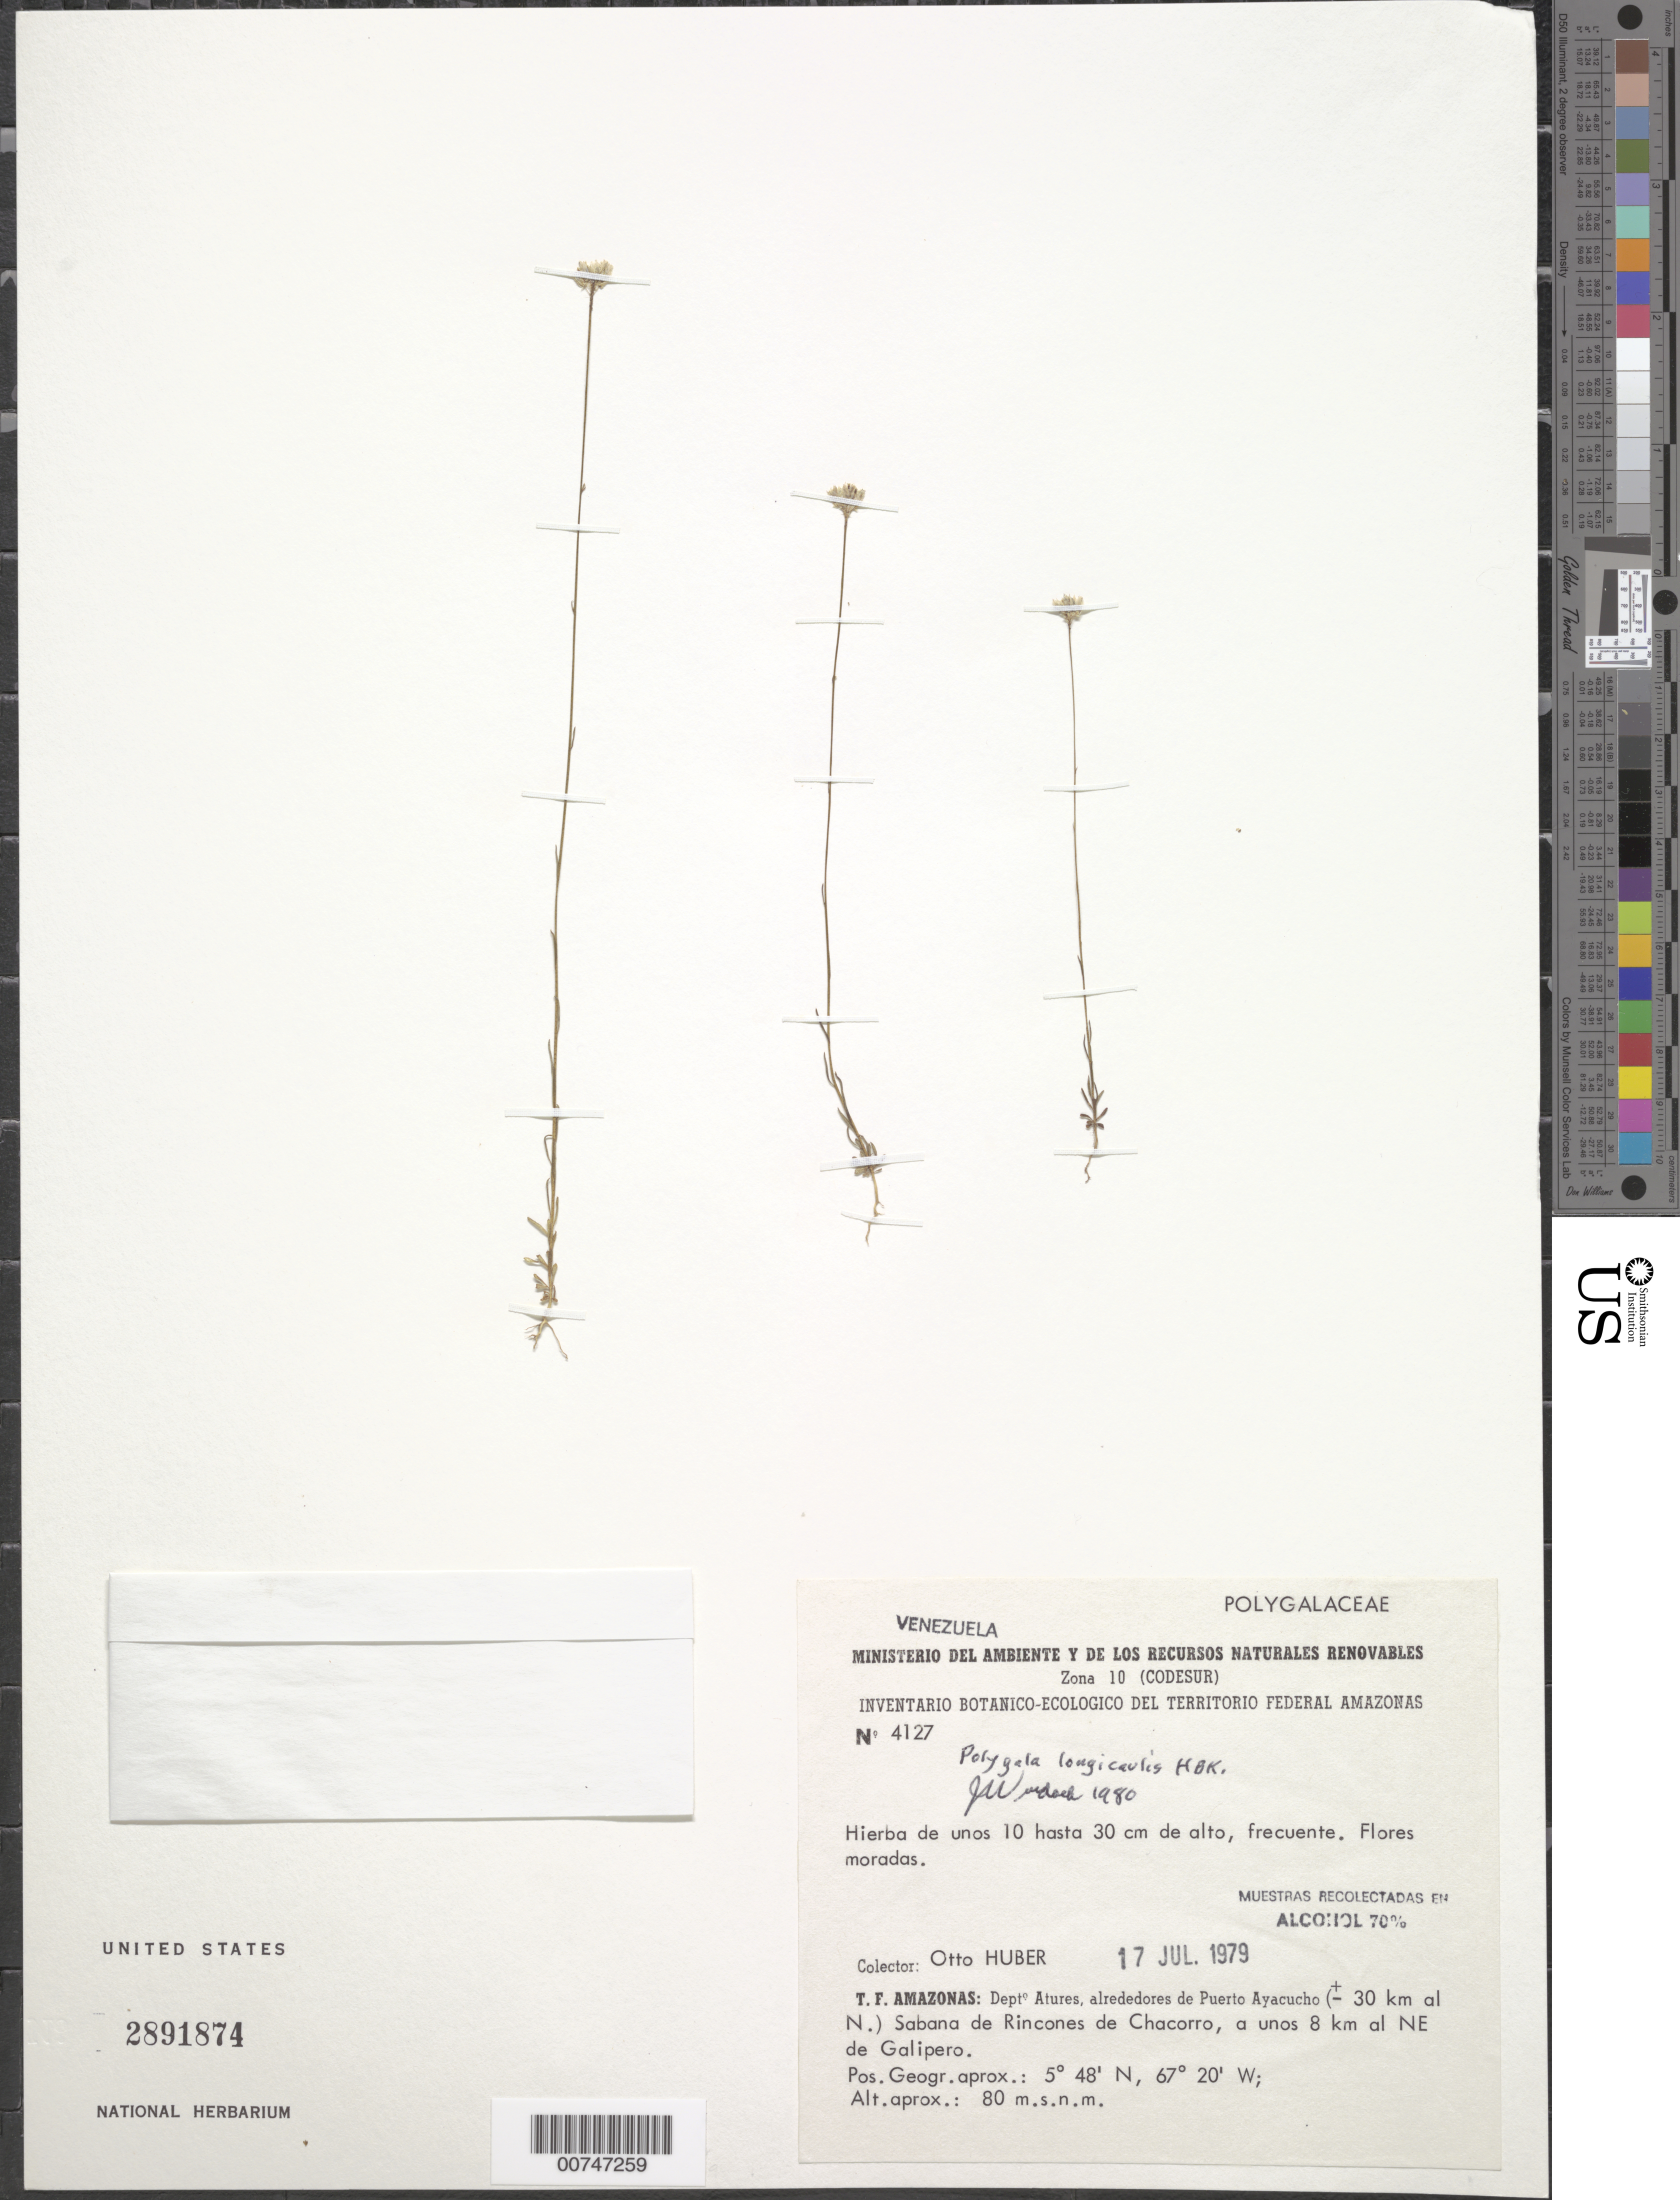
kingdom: Plantae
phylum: Tracheophyta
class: Magnoliopsida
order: Fabales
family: Polygalaceae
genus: Polygala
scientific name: Polygala longicaulis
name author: Kunth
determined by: Wurdack, John J., (US), US (UNITED STATES)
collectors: O. Huber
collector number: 4127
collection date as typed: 17-Jul-79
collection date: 1979-07-17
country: Venezuela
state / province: Amazonas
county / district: Atures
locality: Puerto Ayacucho, 30 km N; Sabanas de Rincones de Chocorro; 8 km NE Galipero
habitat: Savanna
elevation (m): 80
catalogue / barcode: US 2891874